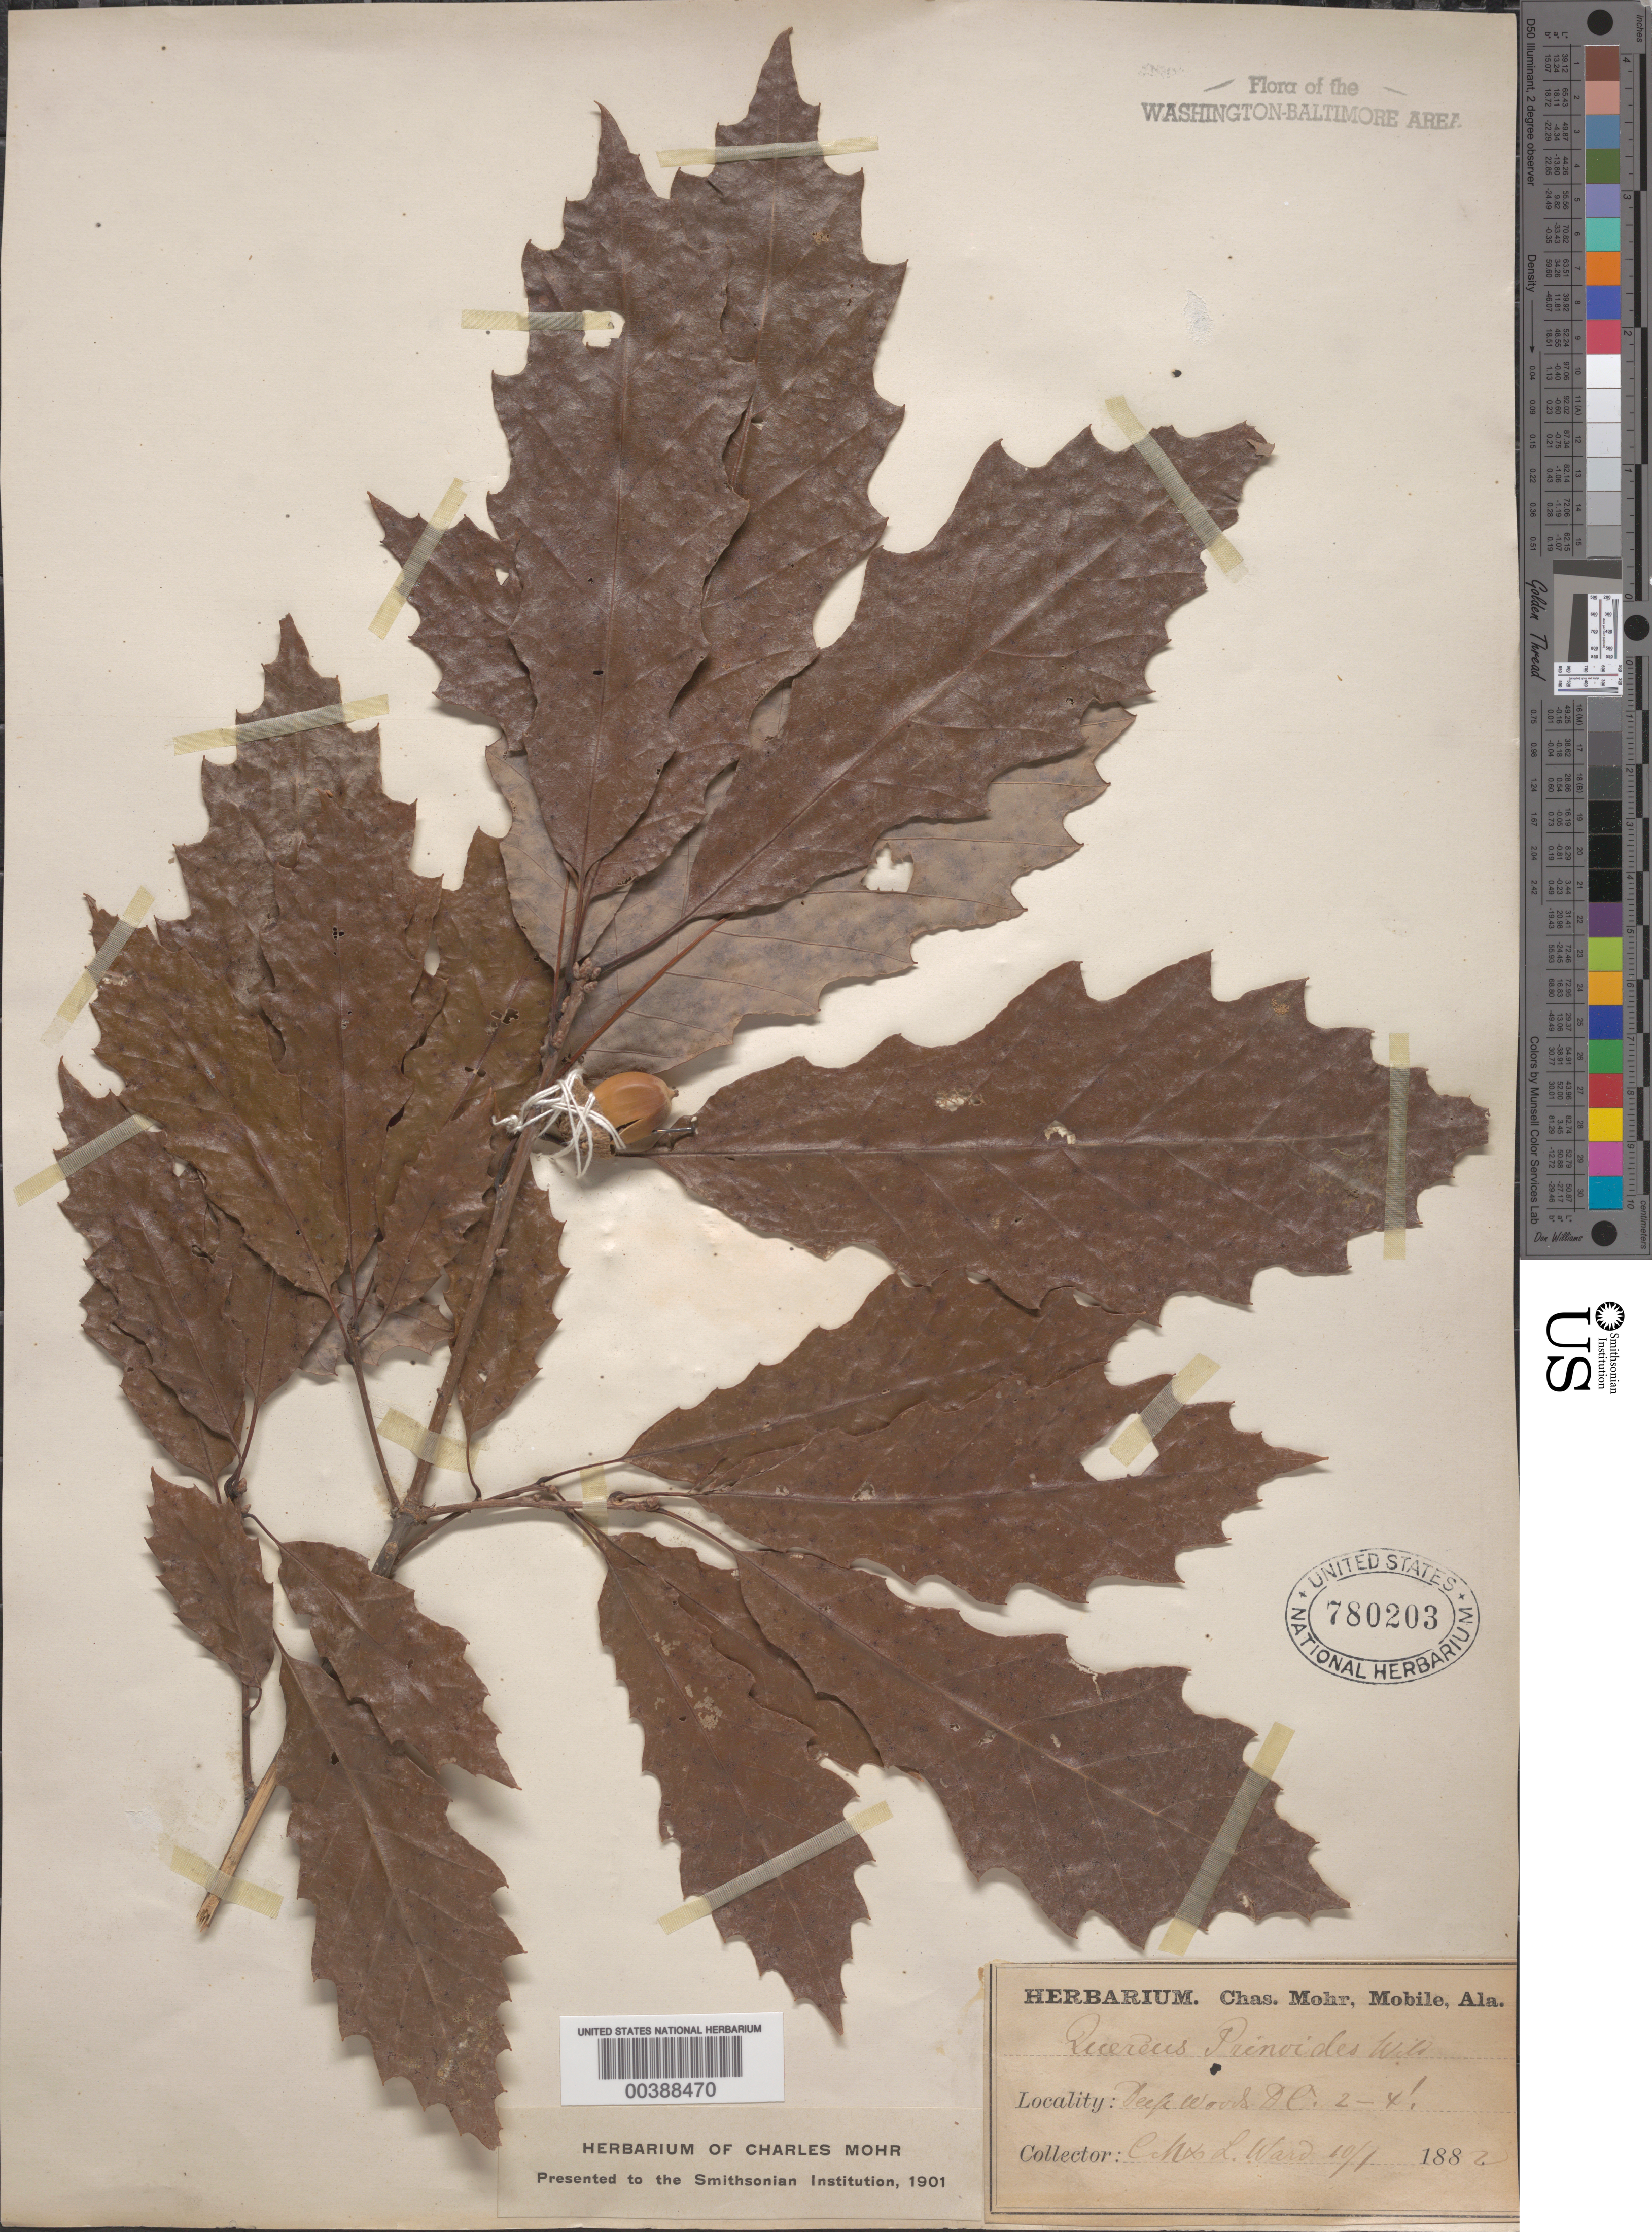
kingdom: Plantae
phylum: Tracheophyta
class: Magnoliopsida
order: Fagales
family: Fagaceae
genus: Quercus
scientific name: Quercus muehlenbergii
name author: Engelm.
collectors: C. T. Mohr & L. F. Ward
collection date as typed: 01 Oct 1882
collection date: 1882-10-01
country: United States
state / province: District of Columbia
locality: Deep Woods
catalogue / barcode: US 780203